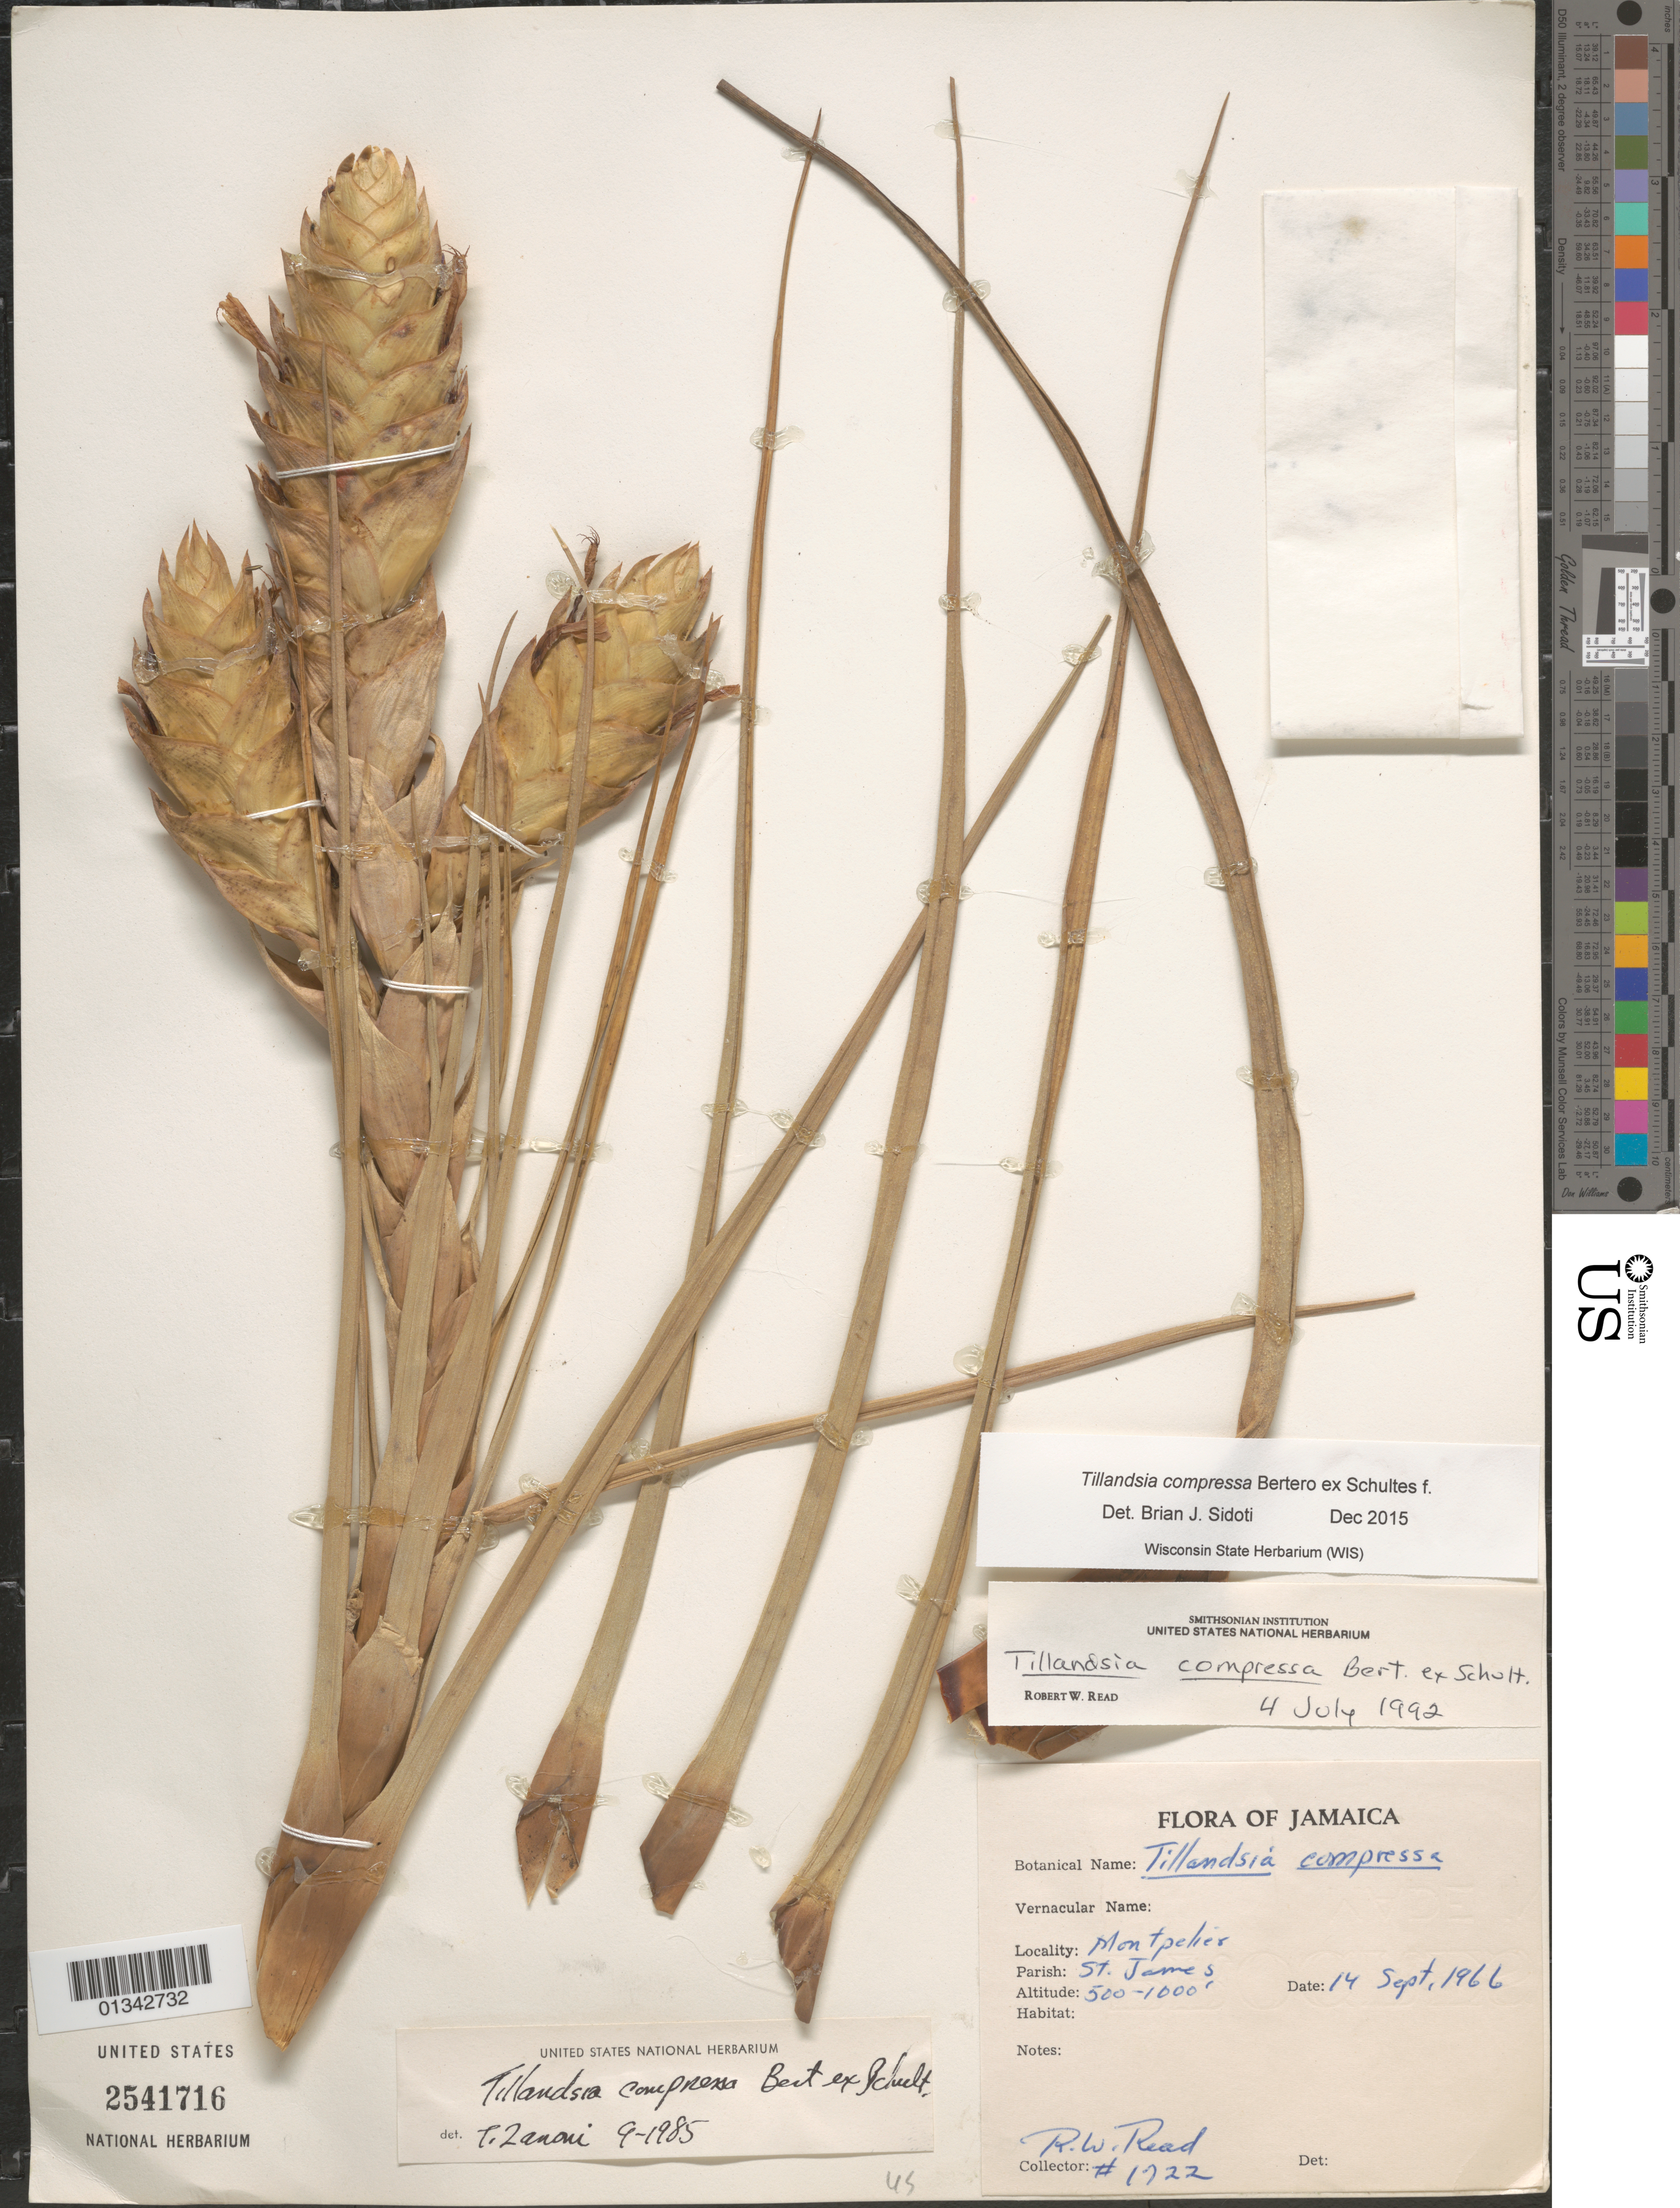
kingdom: Plantae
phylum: Tracheophyta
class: Liliopsida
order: Poales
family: Bromeliaceae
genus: Tillandsia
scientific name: Tillandsia compressa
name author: Bertero ex Schult. & Schult. f.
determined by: Sidoti, B. J.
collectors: R. W. Read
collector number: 1722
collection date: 1966-09-14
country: Jamaica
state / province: Saint James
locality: Montpelier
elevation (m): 152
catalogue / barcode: US 2541716